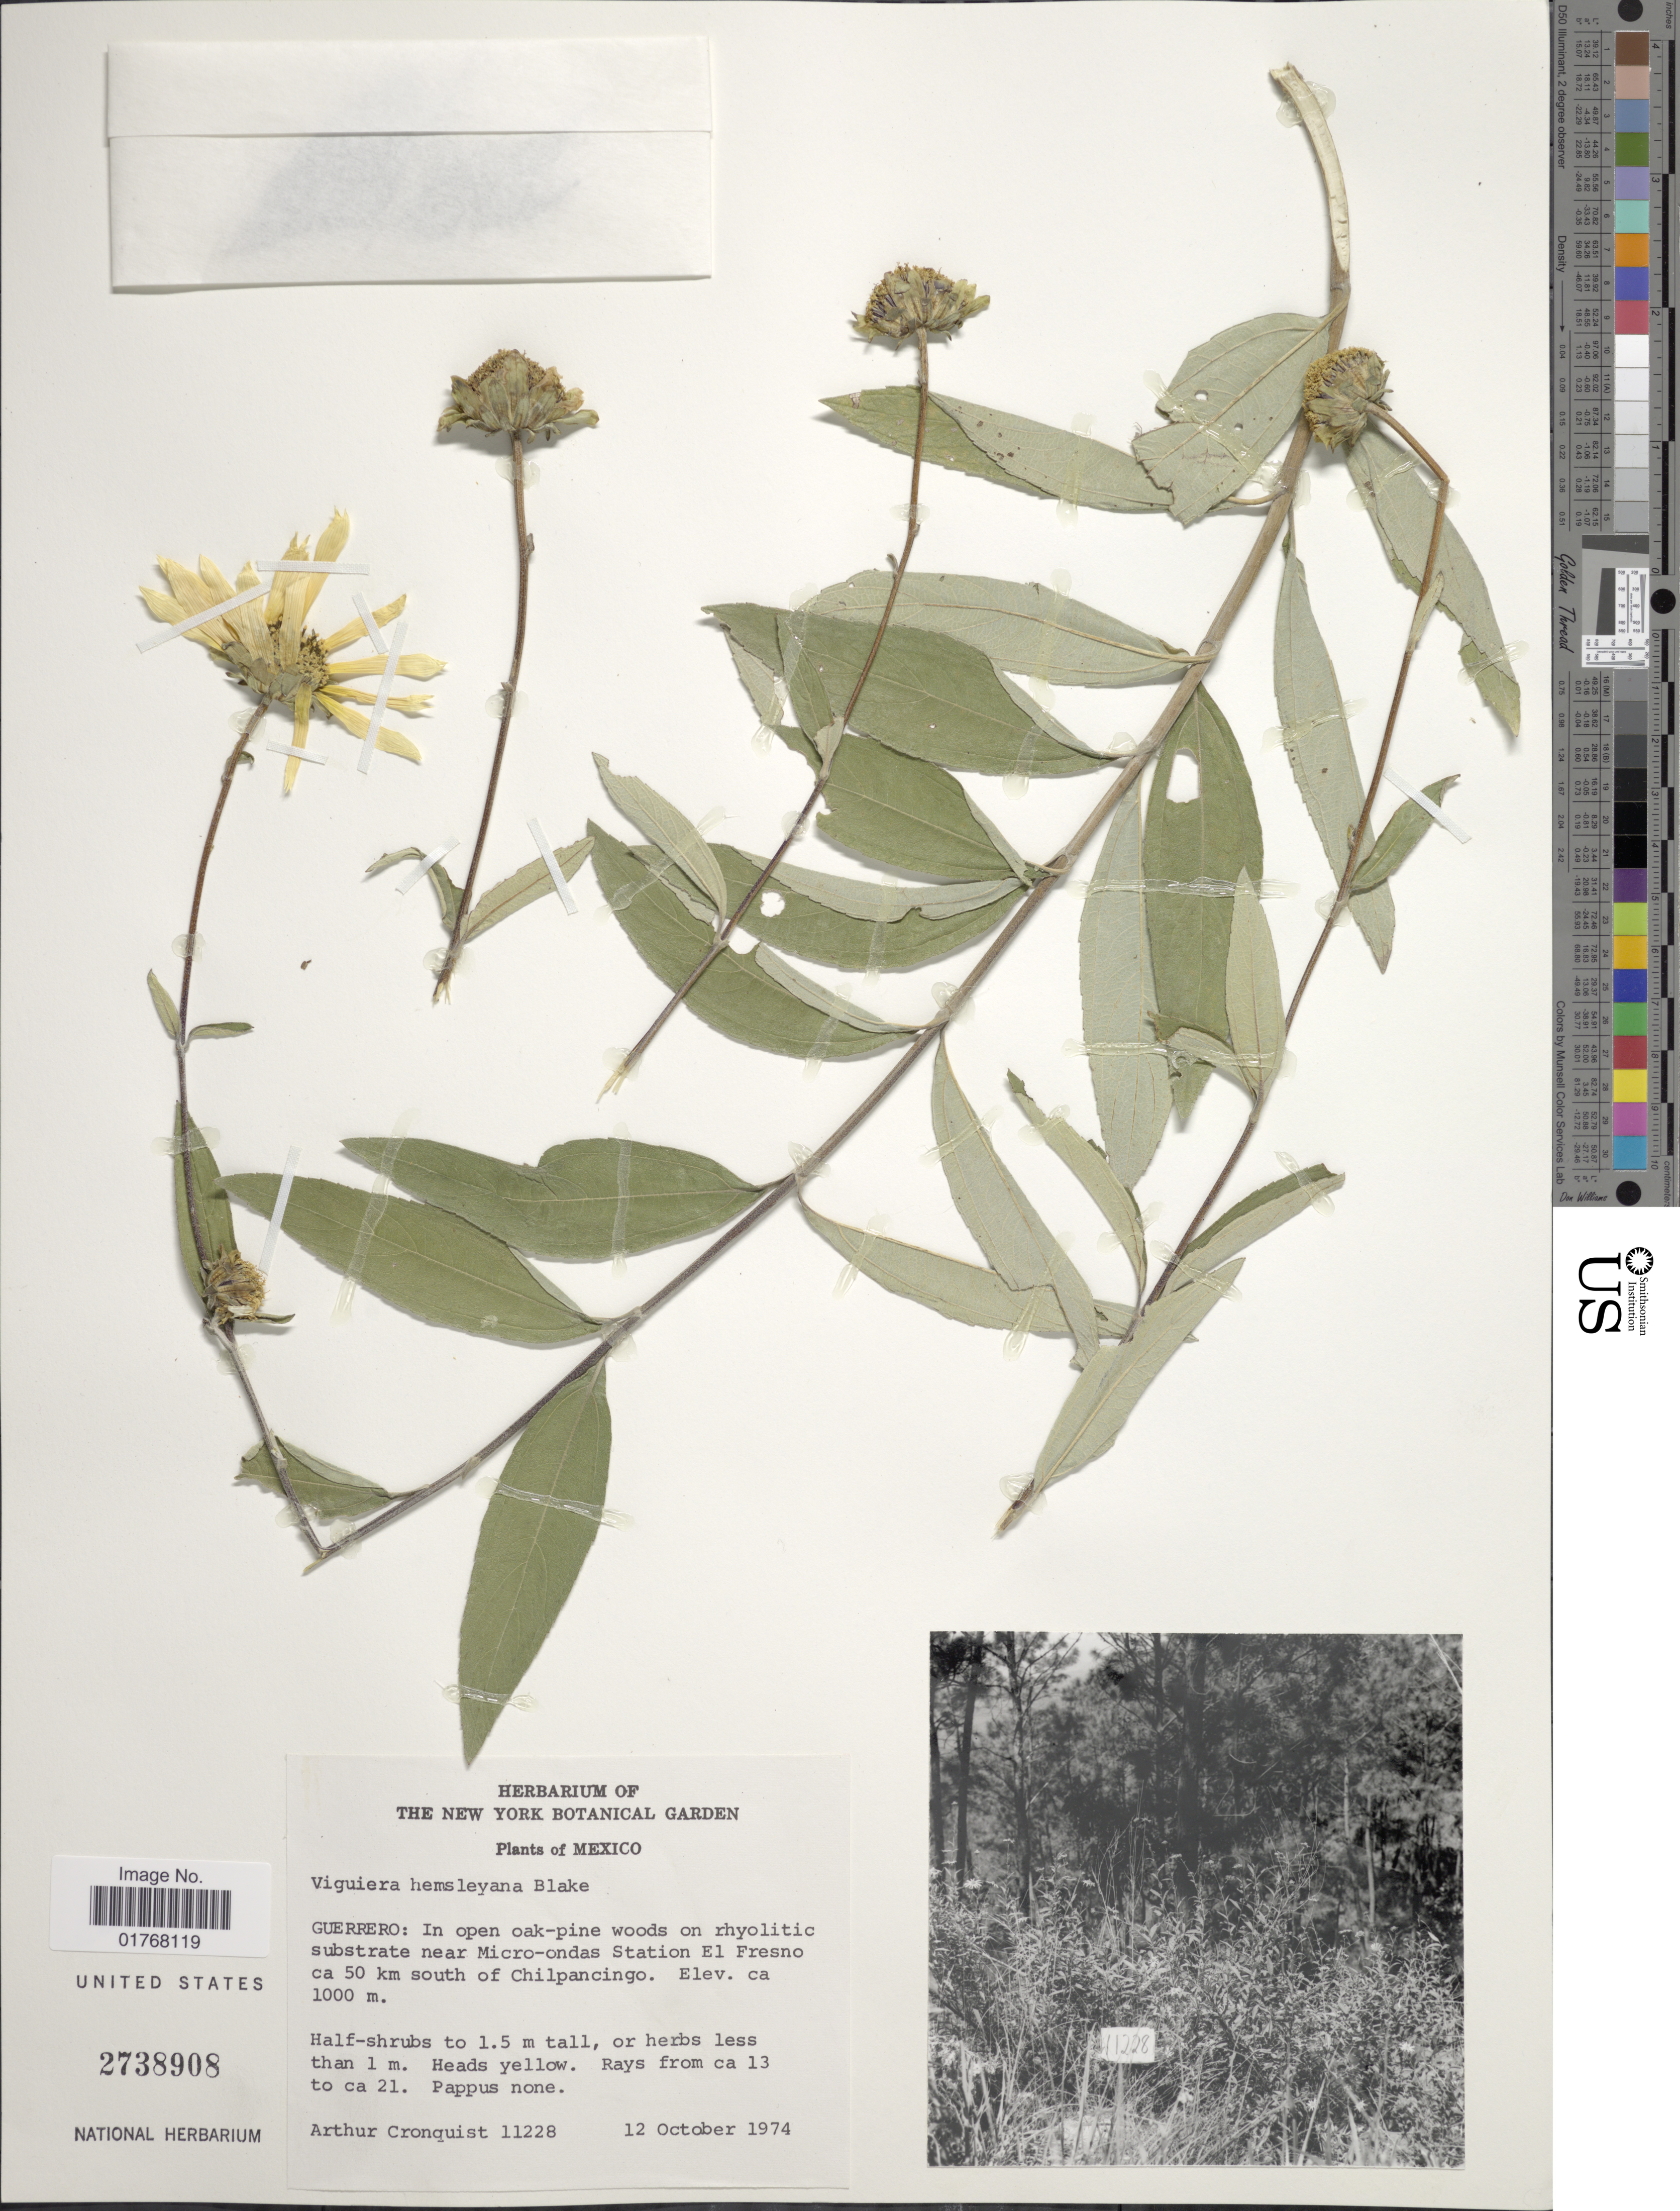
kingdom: Plantae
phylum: Tracheophyta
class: Magnoliopsida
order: Asterales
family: Asteraceae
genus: Viguiera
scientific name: Viguiera hemsleyana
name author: S.F. Blake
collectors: A. J. Cronquist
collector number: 11228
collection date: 1974-10-12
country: Mexico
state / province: Guerrero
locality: In open oak-pine woods on rhyplitic substrate near Micro-ondas Station El Fresno ca 50 km south of Chilpancingo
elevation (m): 1000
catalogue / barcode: US 2738908